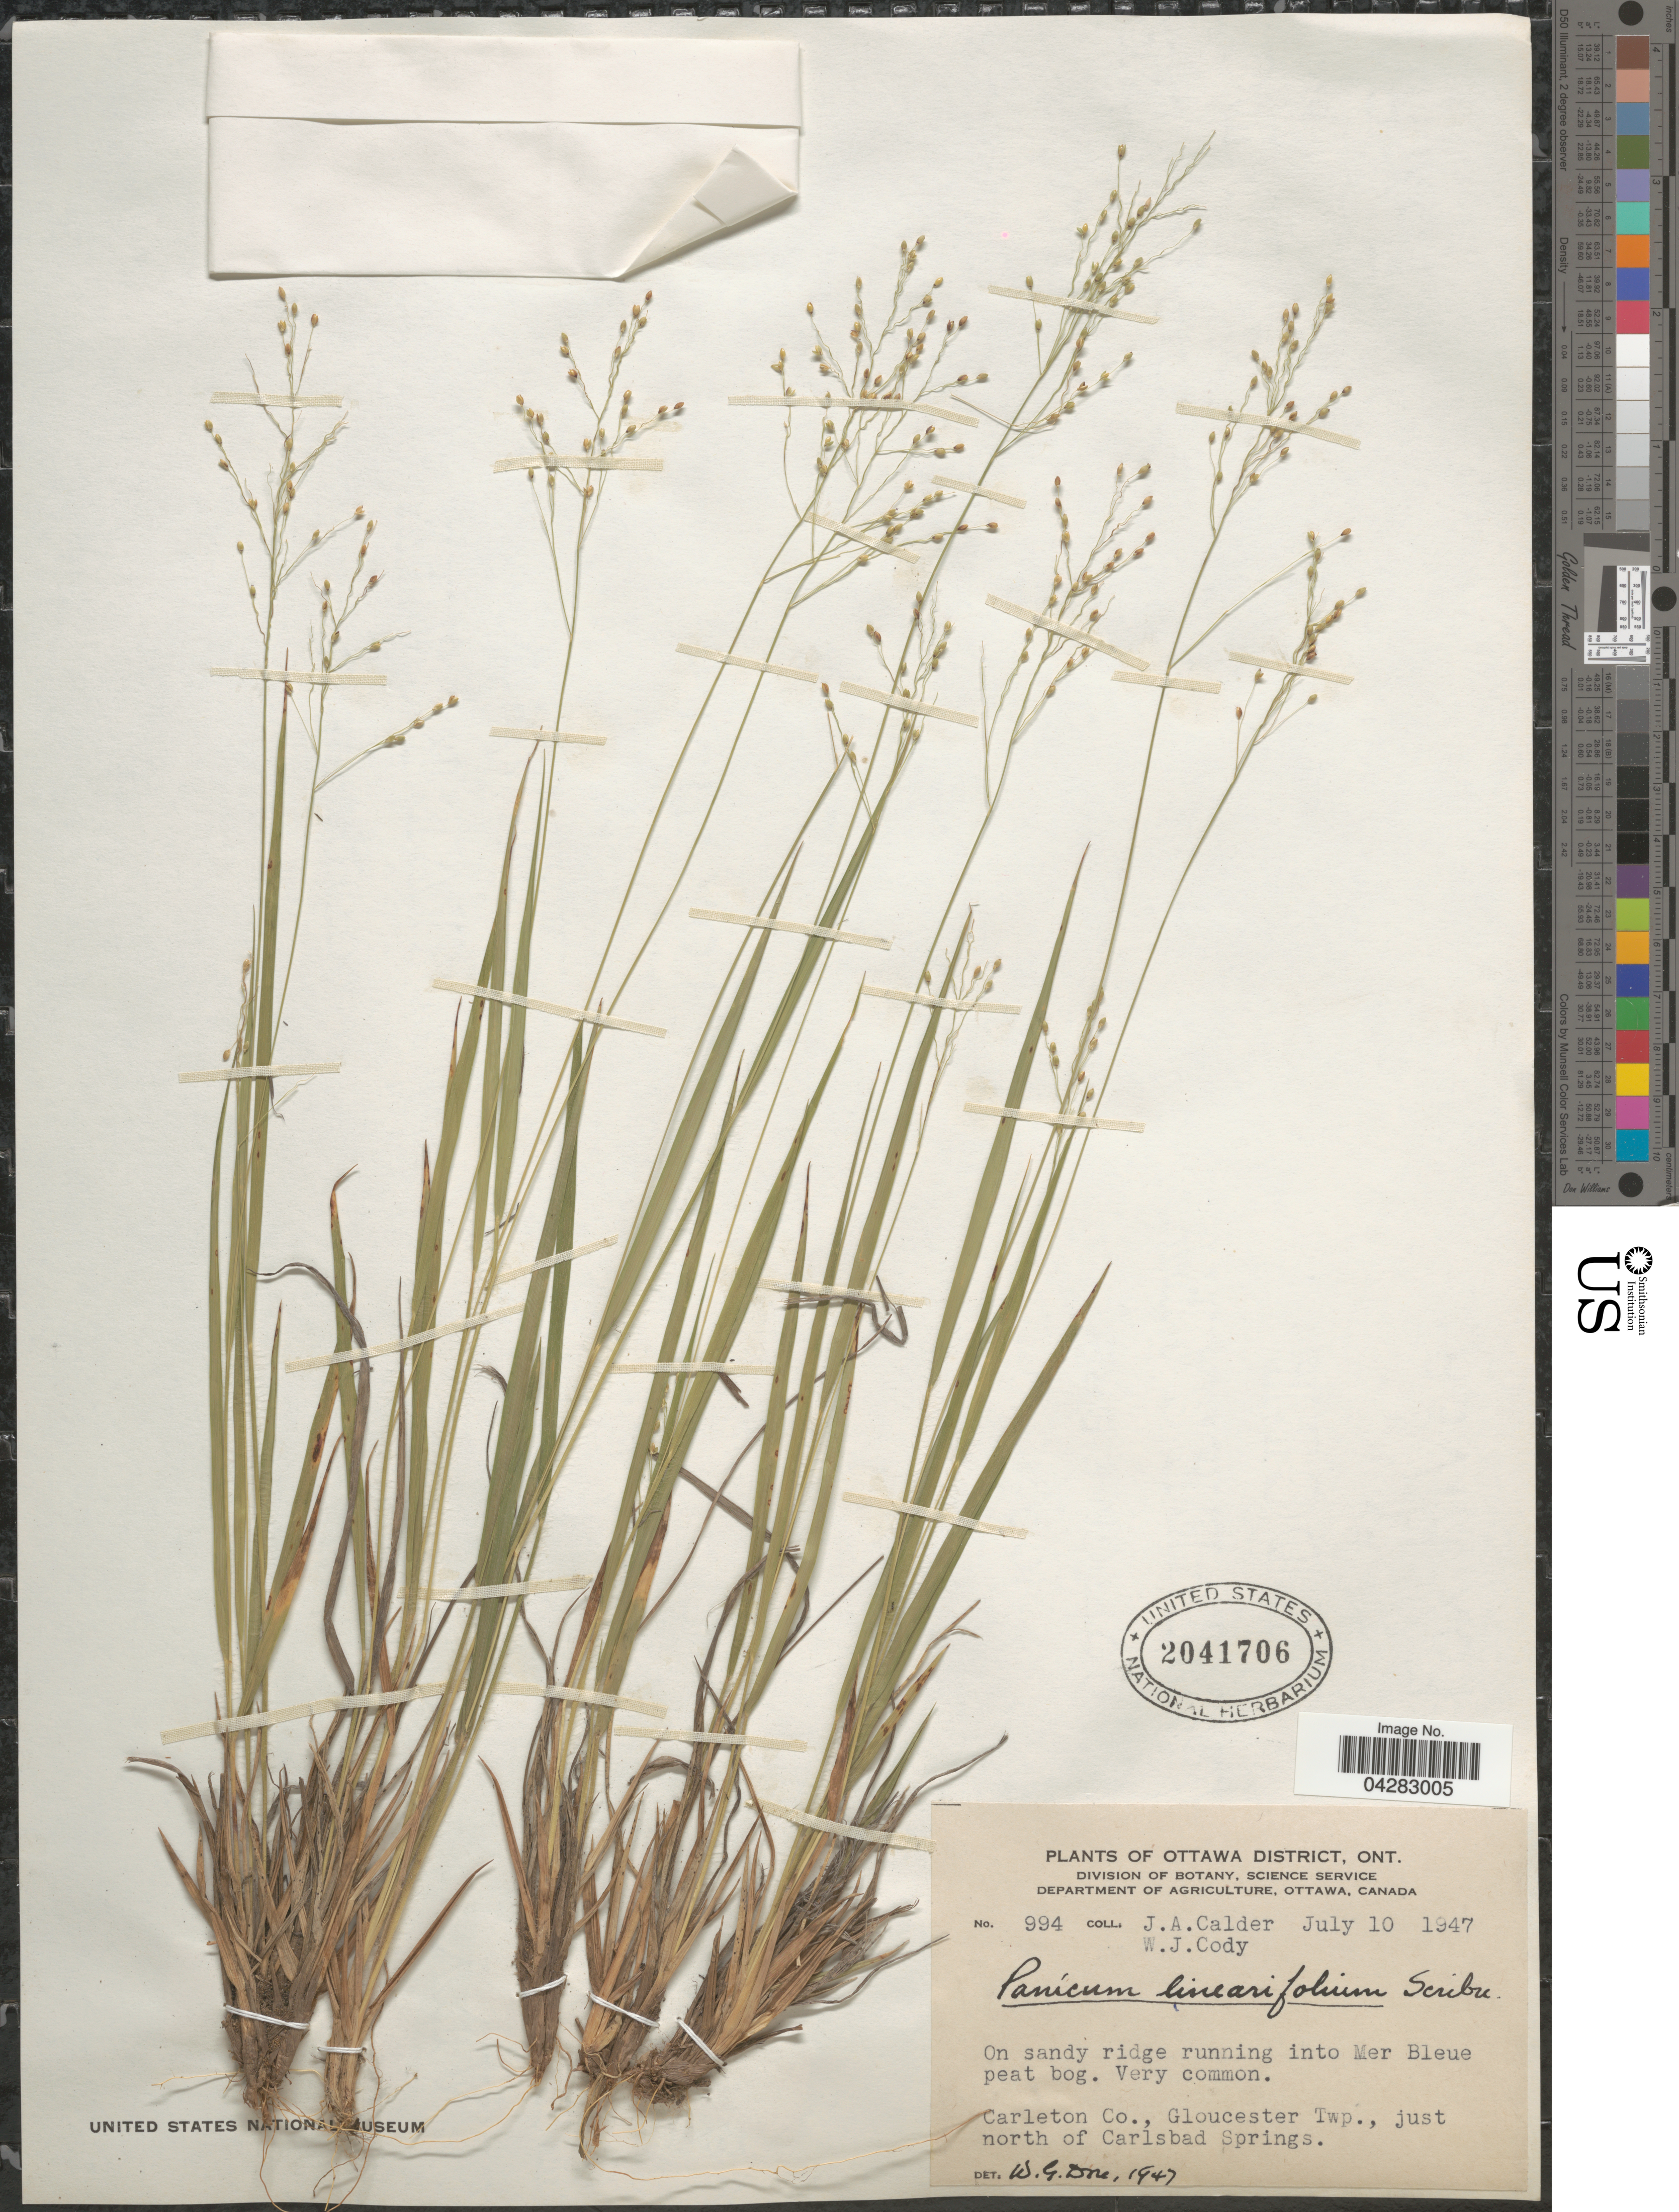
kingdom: Plantae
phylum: Tracheophyta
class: Liliopsida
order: Poales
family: Poaceae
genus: Dichanthelium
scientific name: Dichanthelium linearifolium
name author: (Scribn.) Gould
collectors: J. A. Calder & W. Cody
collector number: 994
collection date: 1947-07-10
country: Canada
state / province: Ontario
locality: Ottawa District. On sandy ridge running into Mer Bleue peat bog. Very common. Carleton Co., Gloucester Twp., just north of Carlsbad Springs.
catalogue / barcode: US 2041706